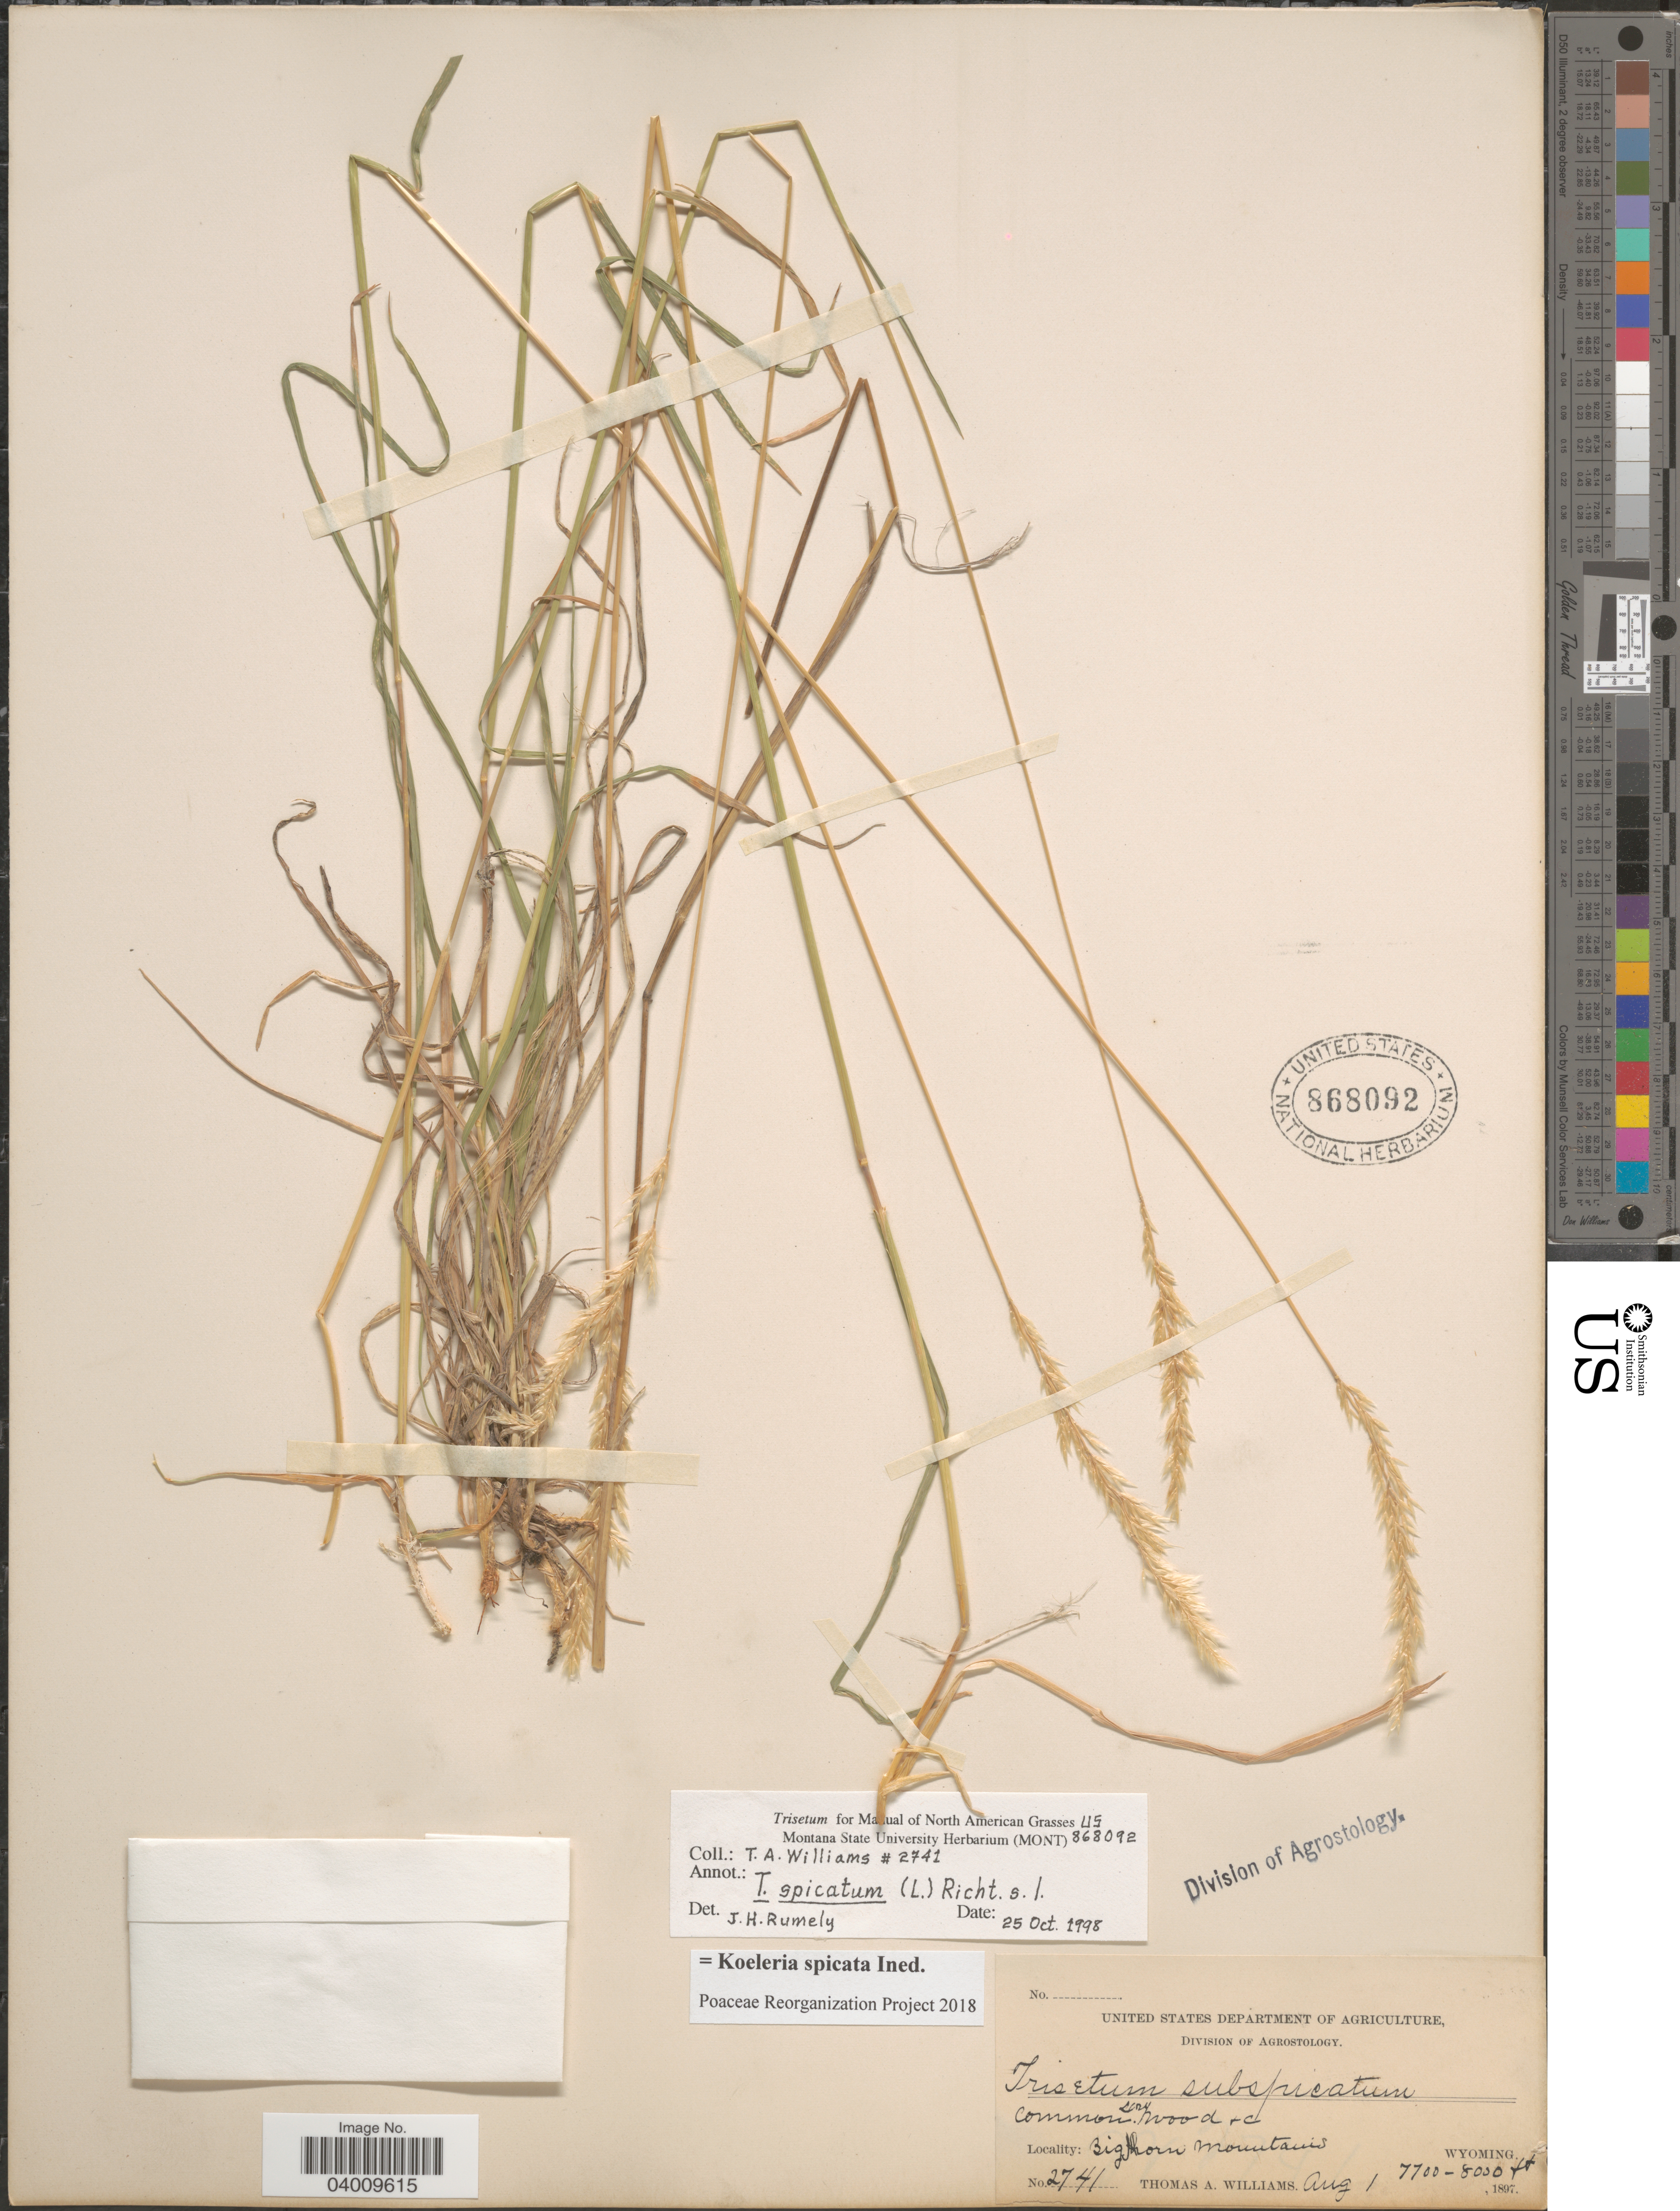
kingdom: Plantae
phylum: Tracheophyta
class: Liliopsida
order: Poales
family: Poaceae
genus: Koeleria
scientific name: Koeleria spicata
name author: (L.) Barberá et al.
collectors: T. A. Williams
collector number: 2741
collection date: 1897-08-01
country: United States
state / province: Wyoming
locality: Big Horn Mountains.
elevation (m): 2347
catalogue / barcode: US 868092